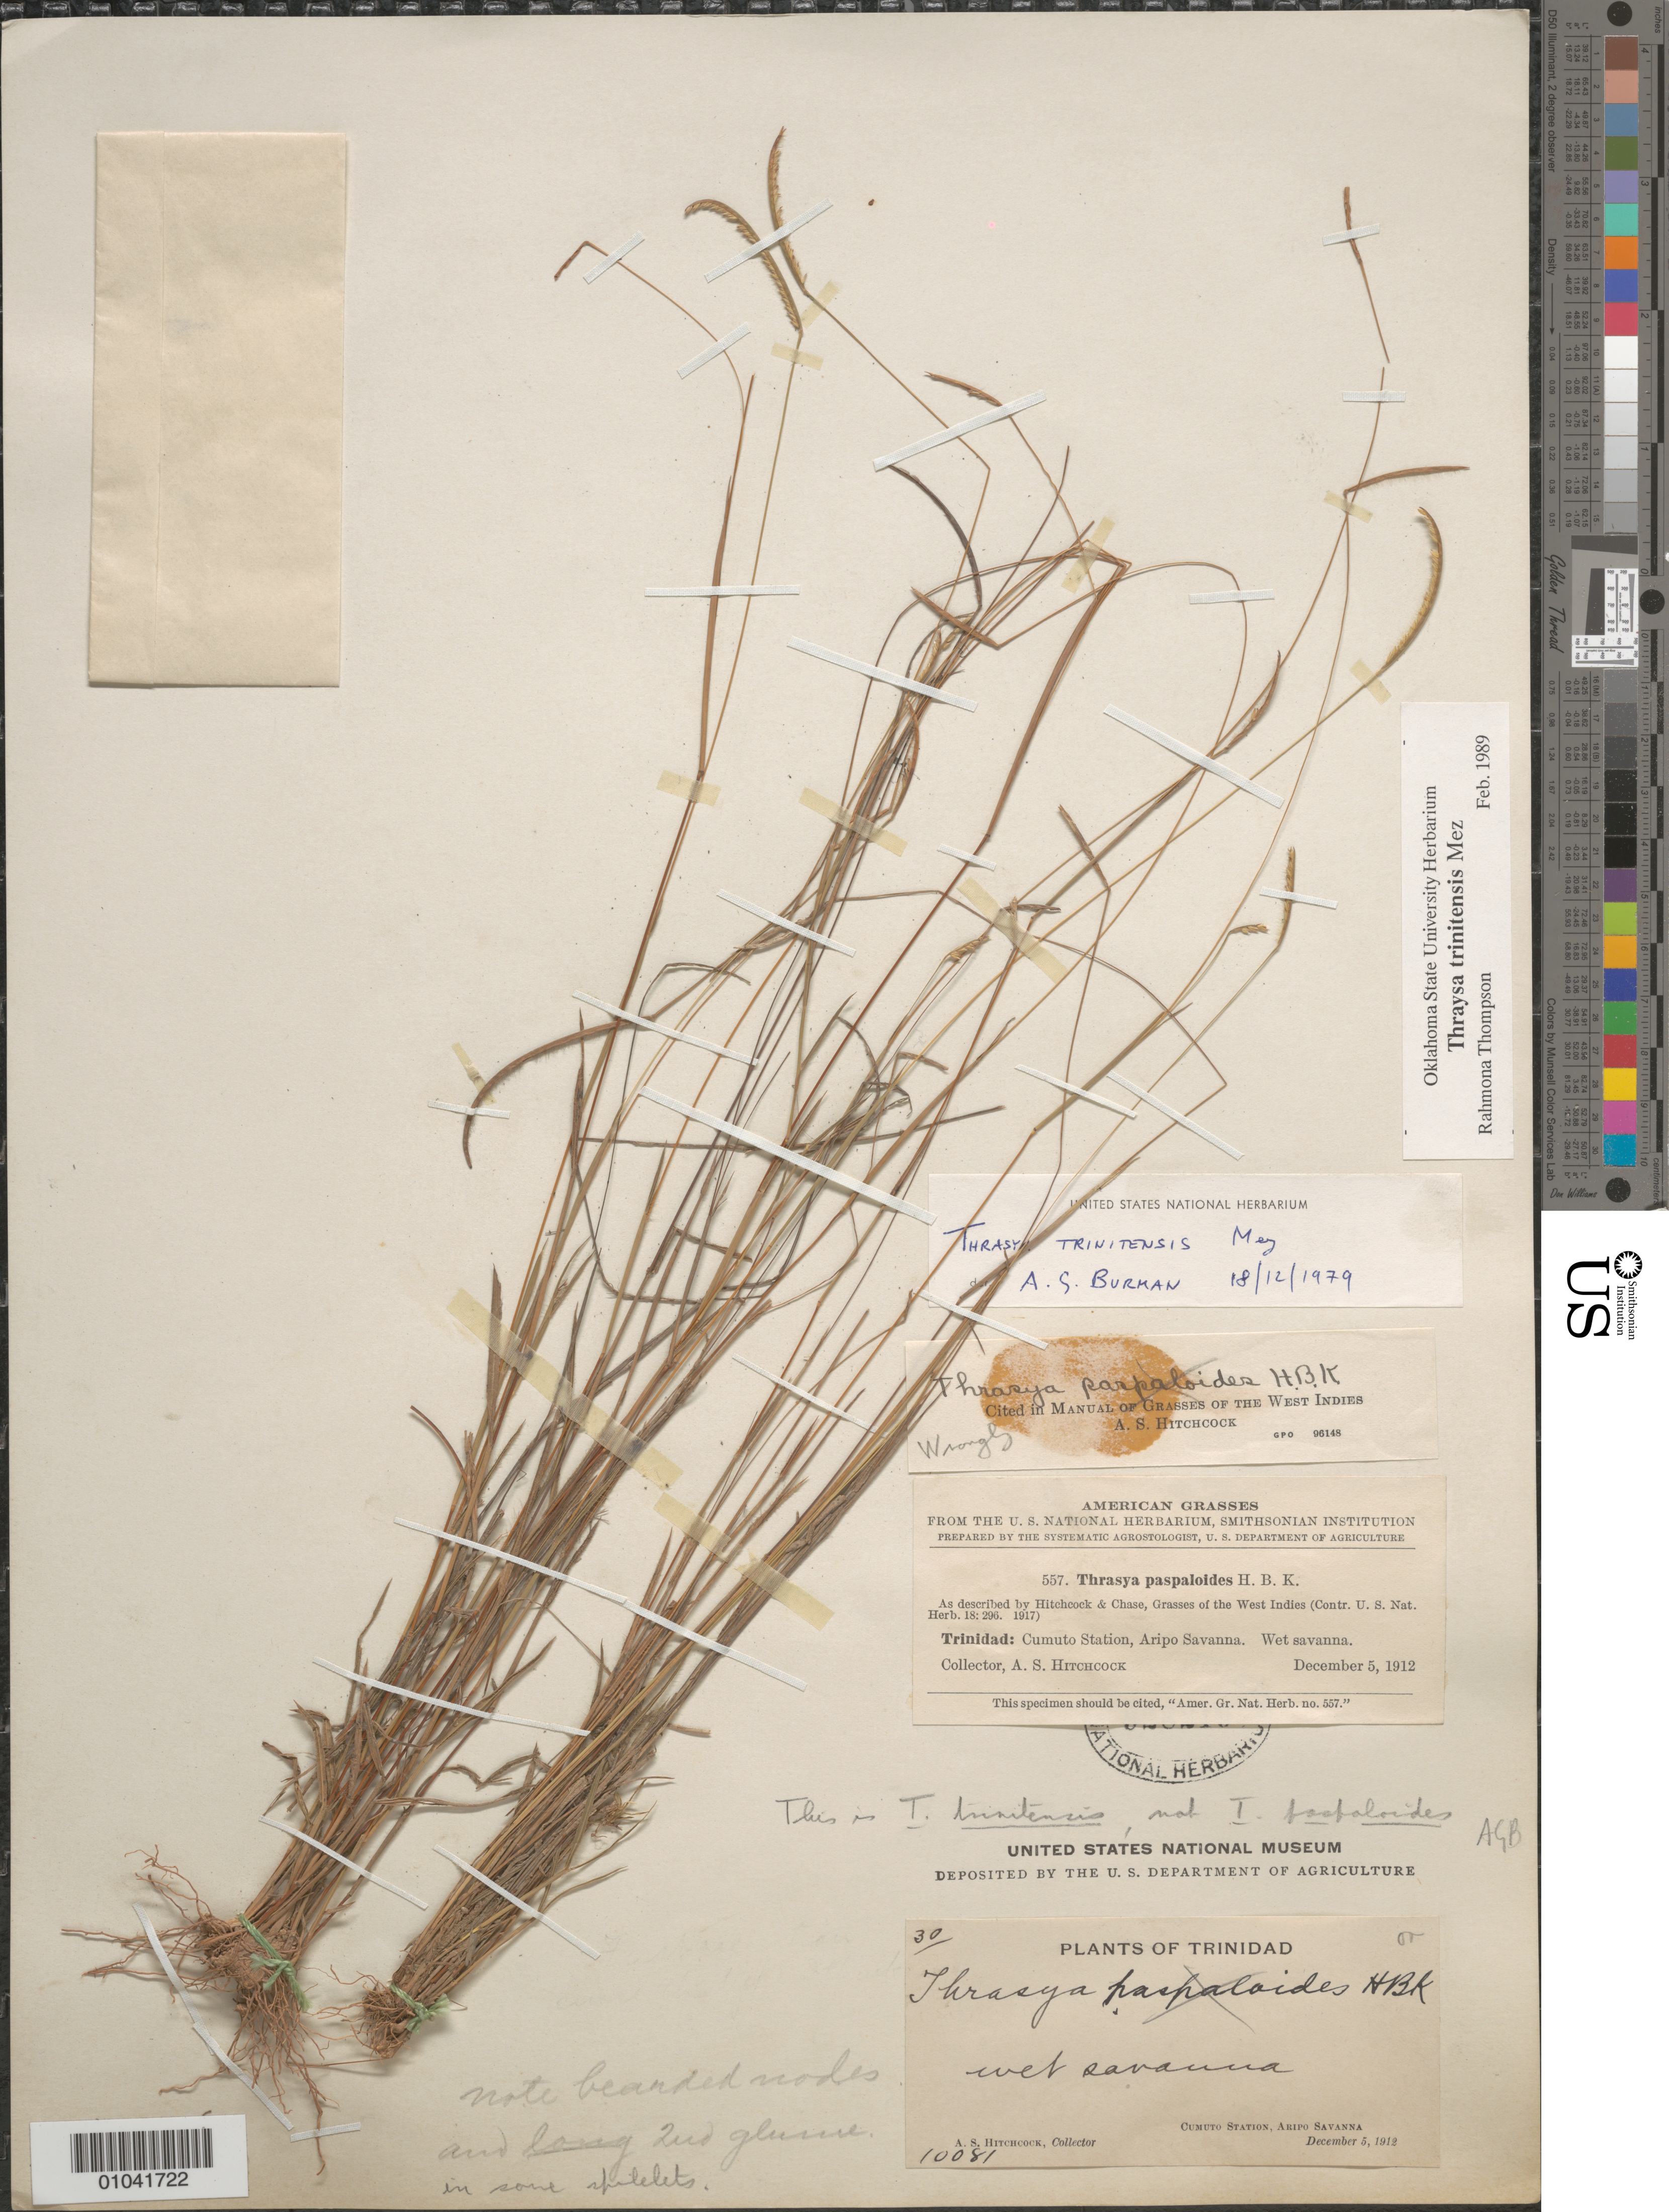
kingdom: Plantae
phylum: Tracheophyta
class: Liliopsida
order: Poales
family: Poaceae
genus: Paspalum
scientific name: Paspalum trinitense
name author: (Mez) S. Denham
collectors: A. S. Hitchcock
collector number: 10081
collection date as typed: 05 Dec 1912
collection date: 1912-12-05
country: Trinidad and Tobago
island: Trinidad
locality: Cumuto Station, Aripo Savanna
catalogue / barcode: US 928219